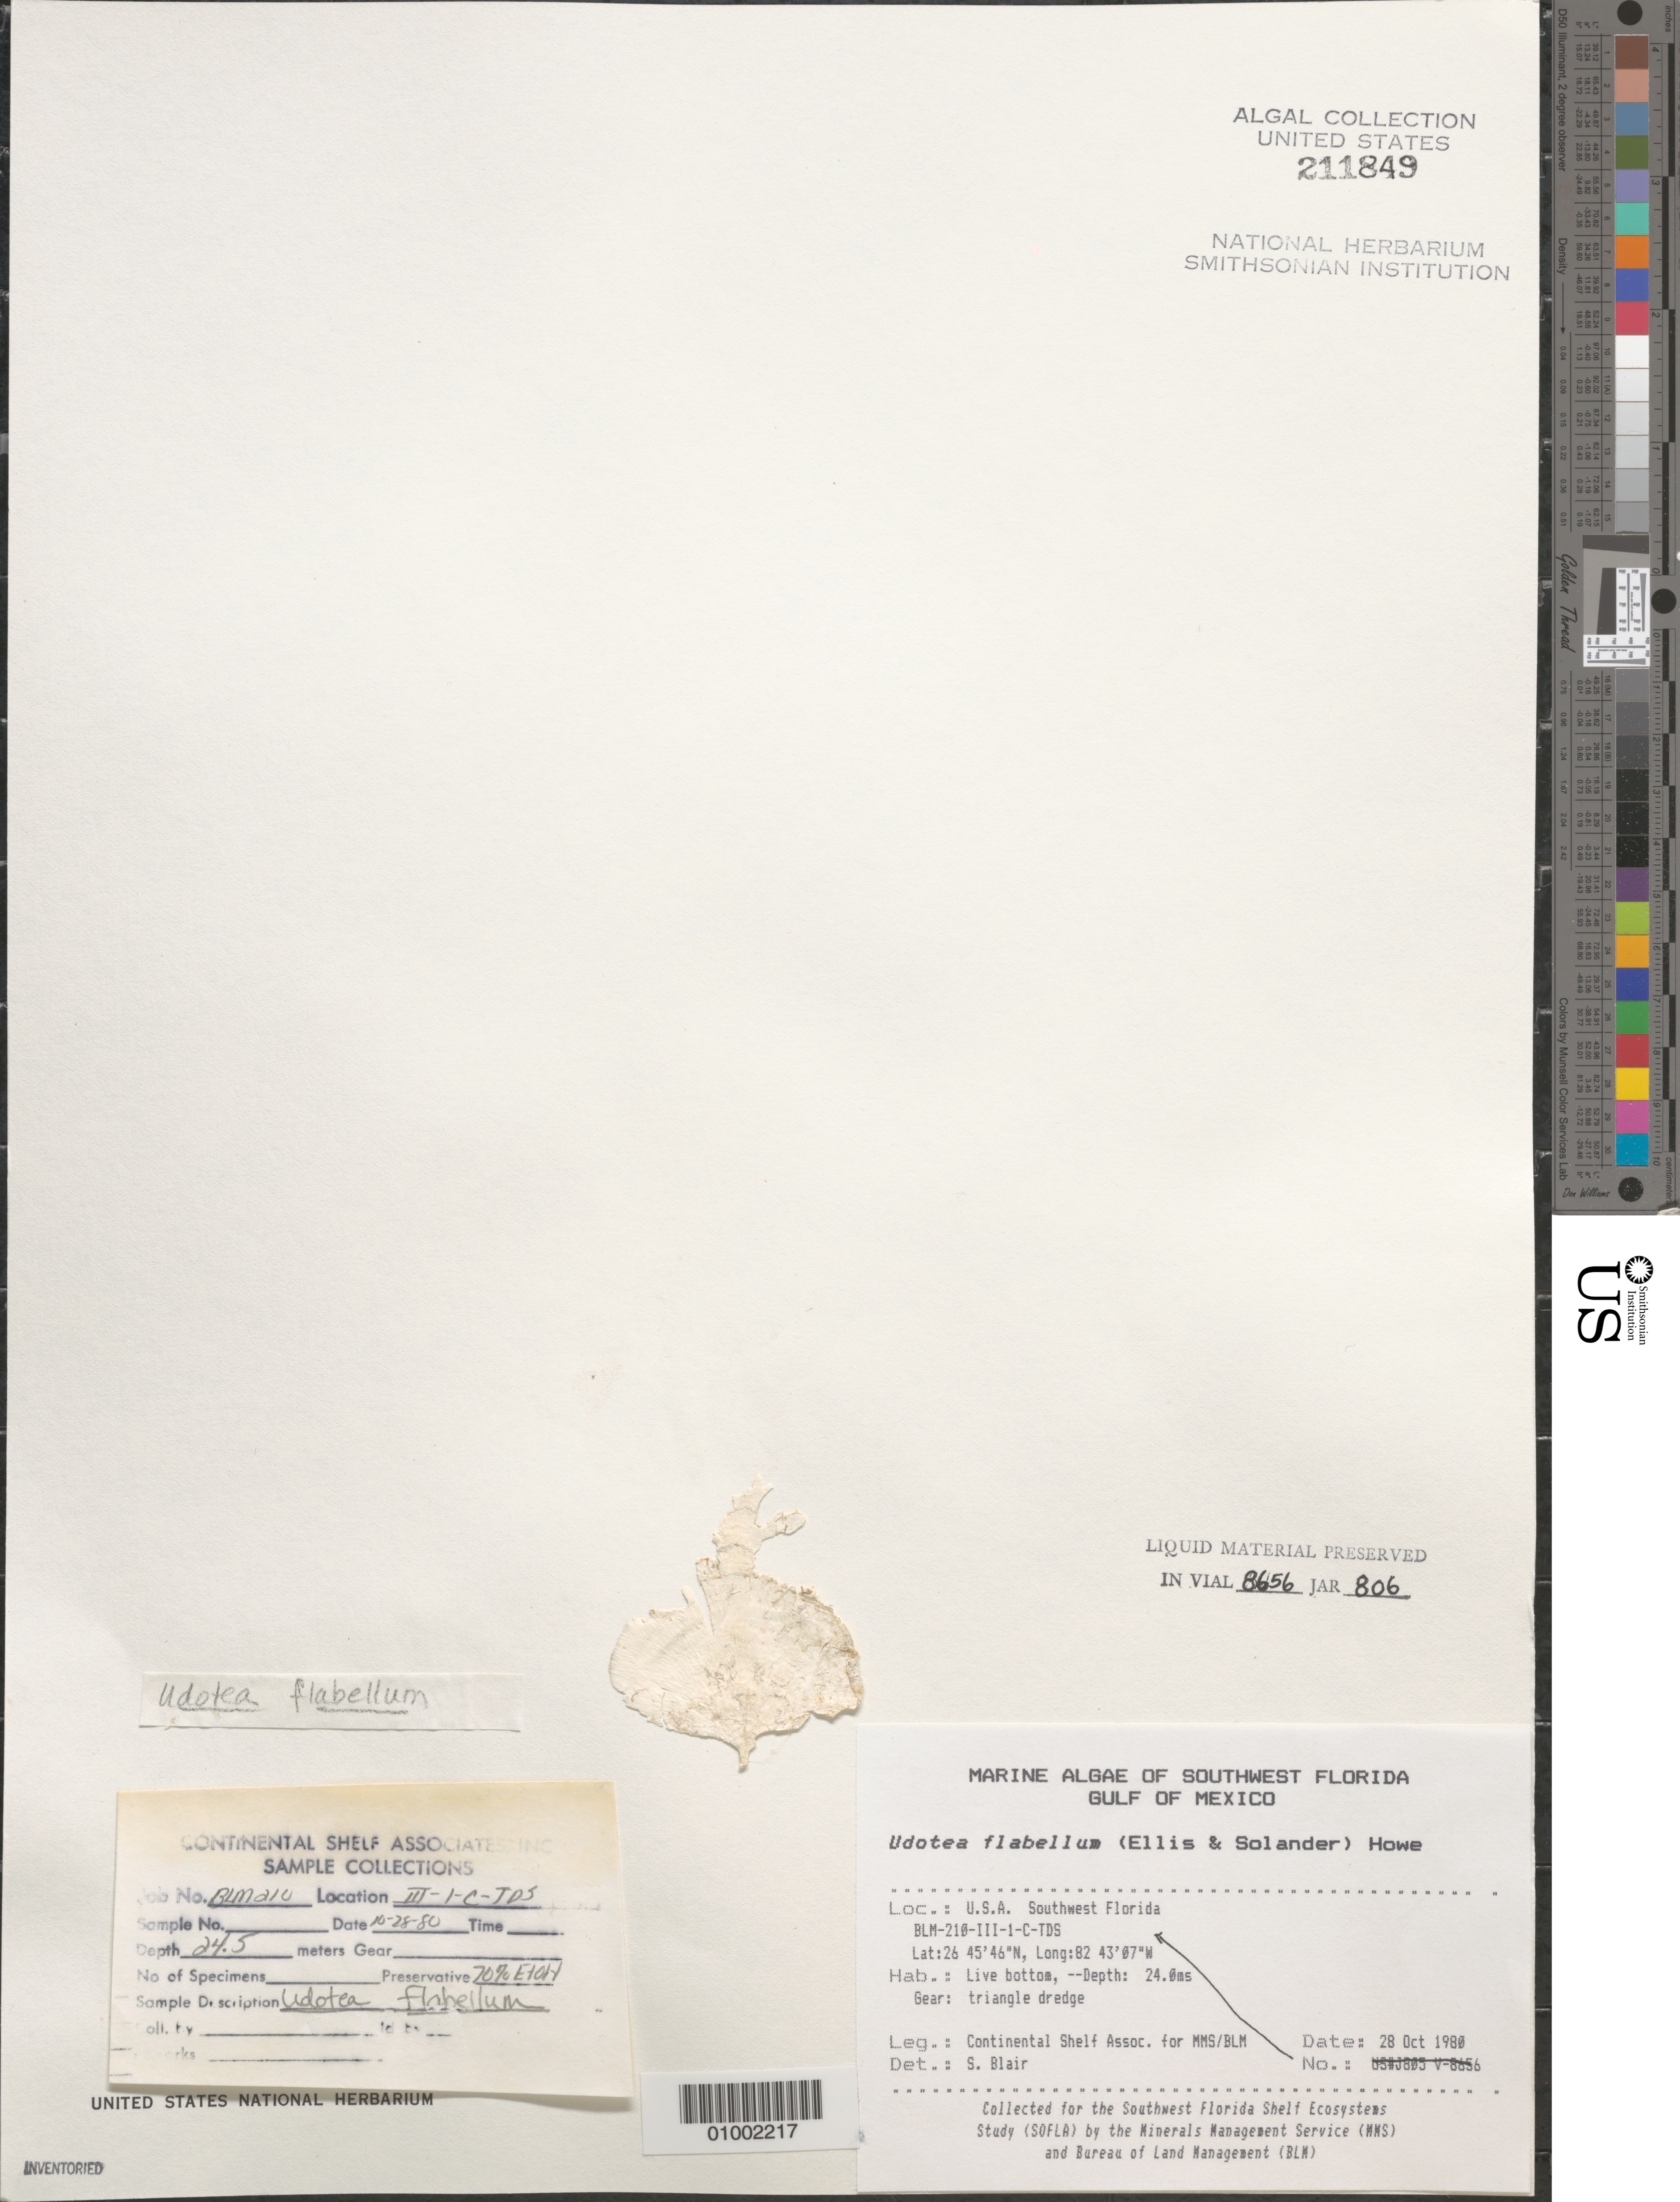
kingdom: Plantae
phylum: Chlorophyta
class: Ulvophyceae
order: Bryopsidales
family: Udoteaceae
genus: Udotea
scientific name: Udotea flabellum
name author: (J. Ellis & Sol.) M. Howe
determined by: Blair, S. M.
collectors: Continental Shelf Associates for the MMS/BLM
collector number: BLM-210-III-1-C-TDS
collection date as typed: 28 Oct 1980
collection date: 1980-10-28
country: United States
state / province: Florida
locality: Gulf of Mexico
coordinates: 26 45'46"N, 82 43'07"W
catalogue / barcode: US 211849